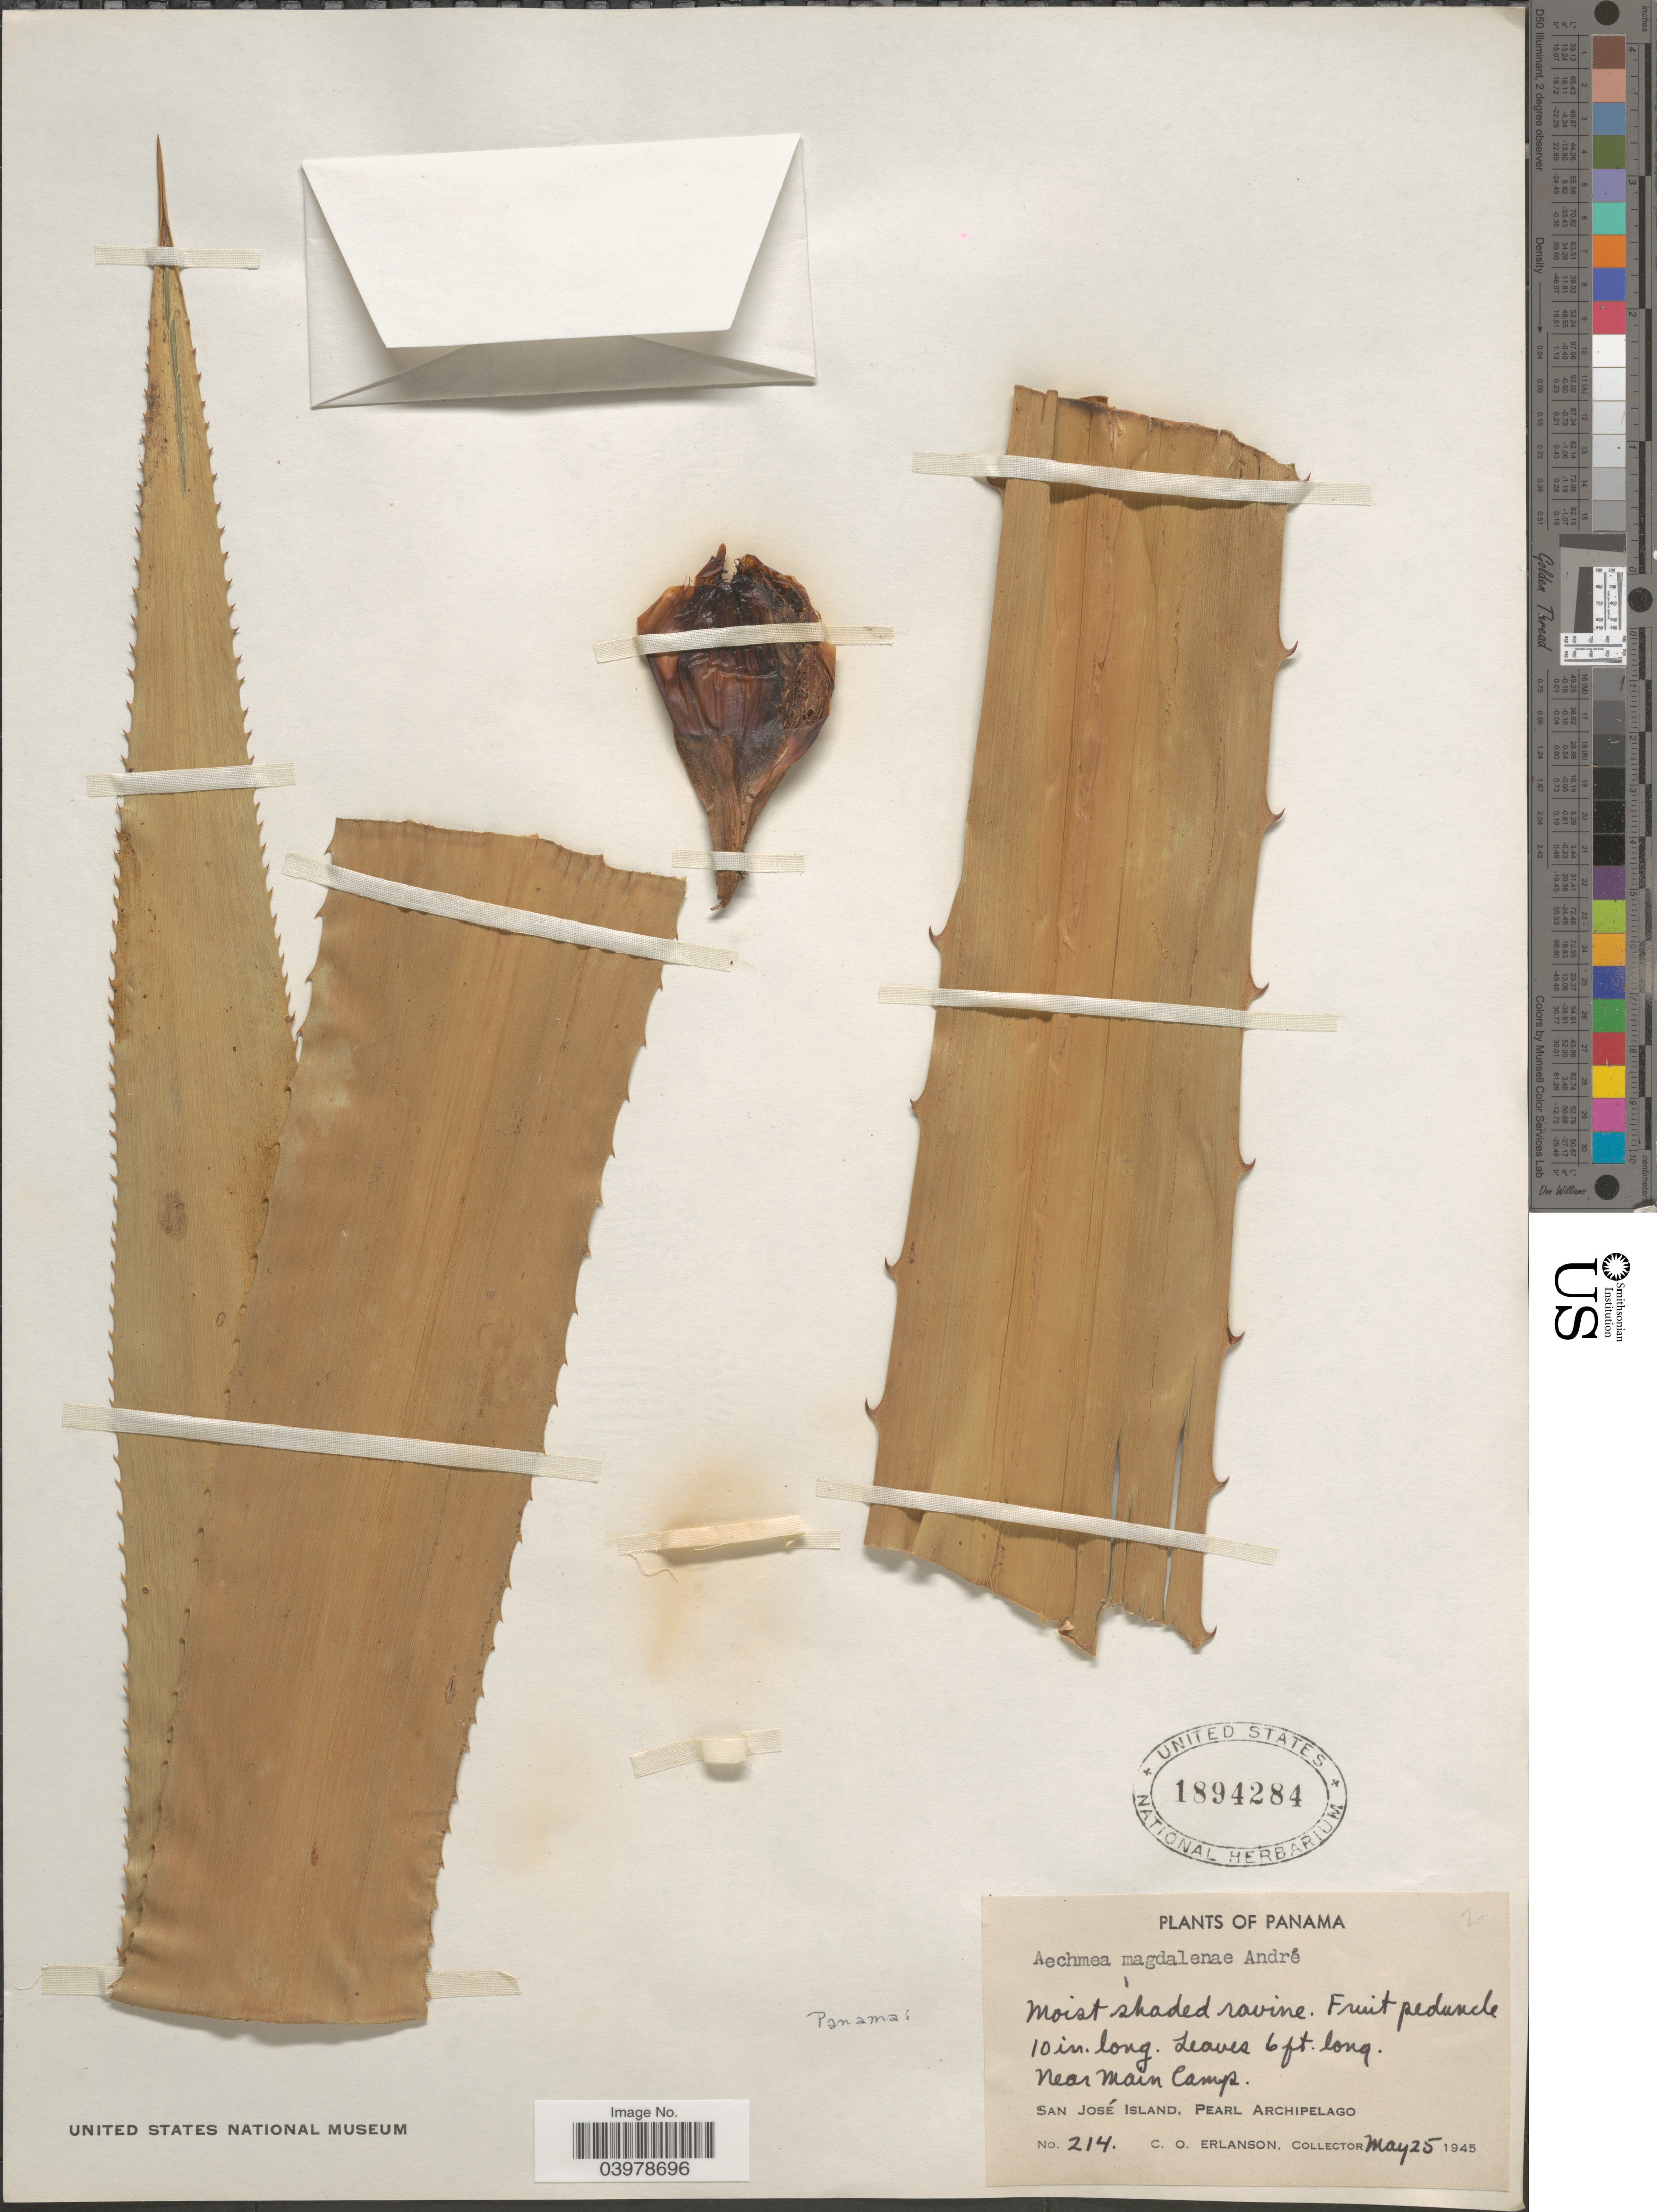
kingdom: Plantae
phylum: Tracheophyta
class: Liliopsida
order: Poales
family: Bromeliaceae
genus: Aechmea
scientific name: Aechmea magdalenae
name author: (André) André ex Baker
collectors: C. O. Erlanson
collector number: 214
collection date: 1945-05-25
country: Panama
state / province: Panamá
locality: Near Main Camp. San José Island, Pearl Archipelago.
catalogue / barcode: US 1894284